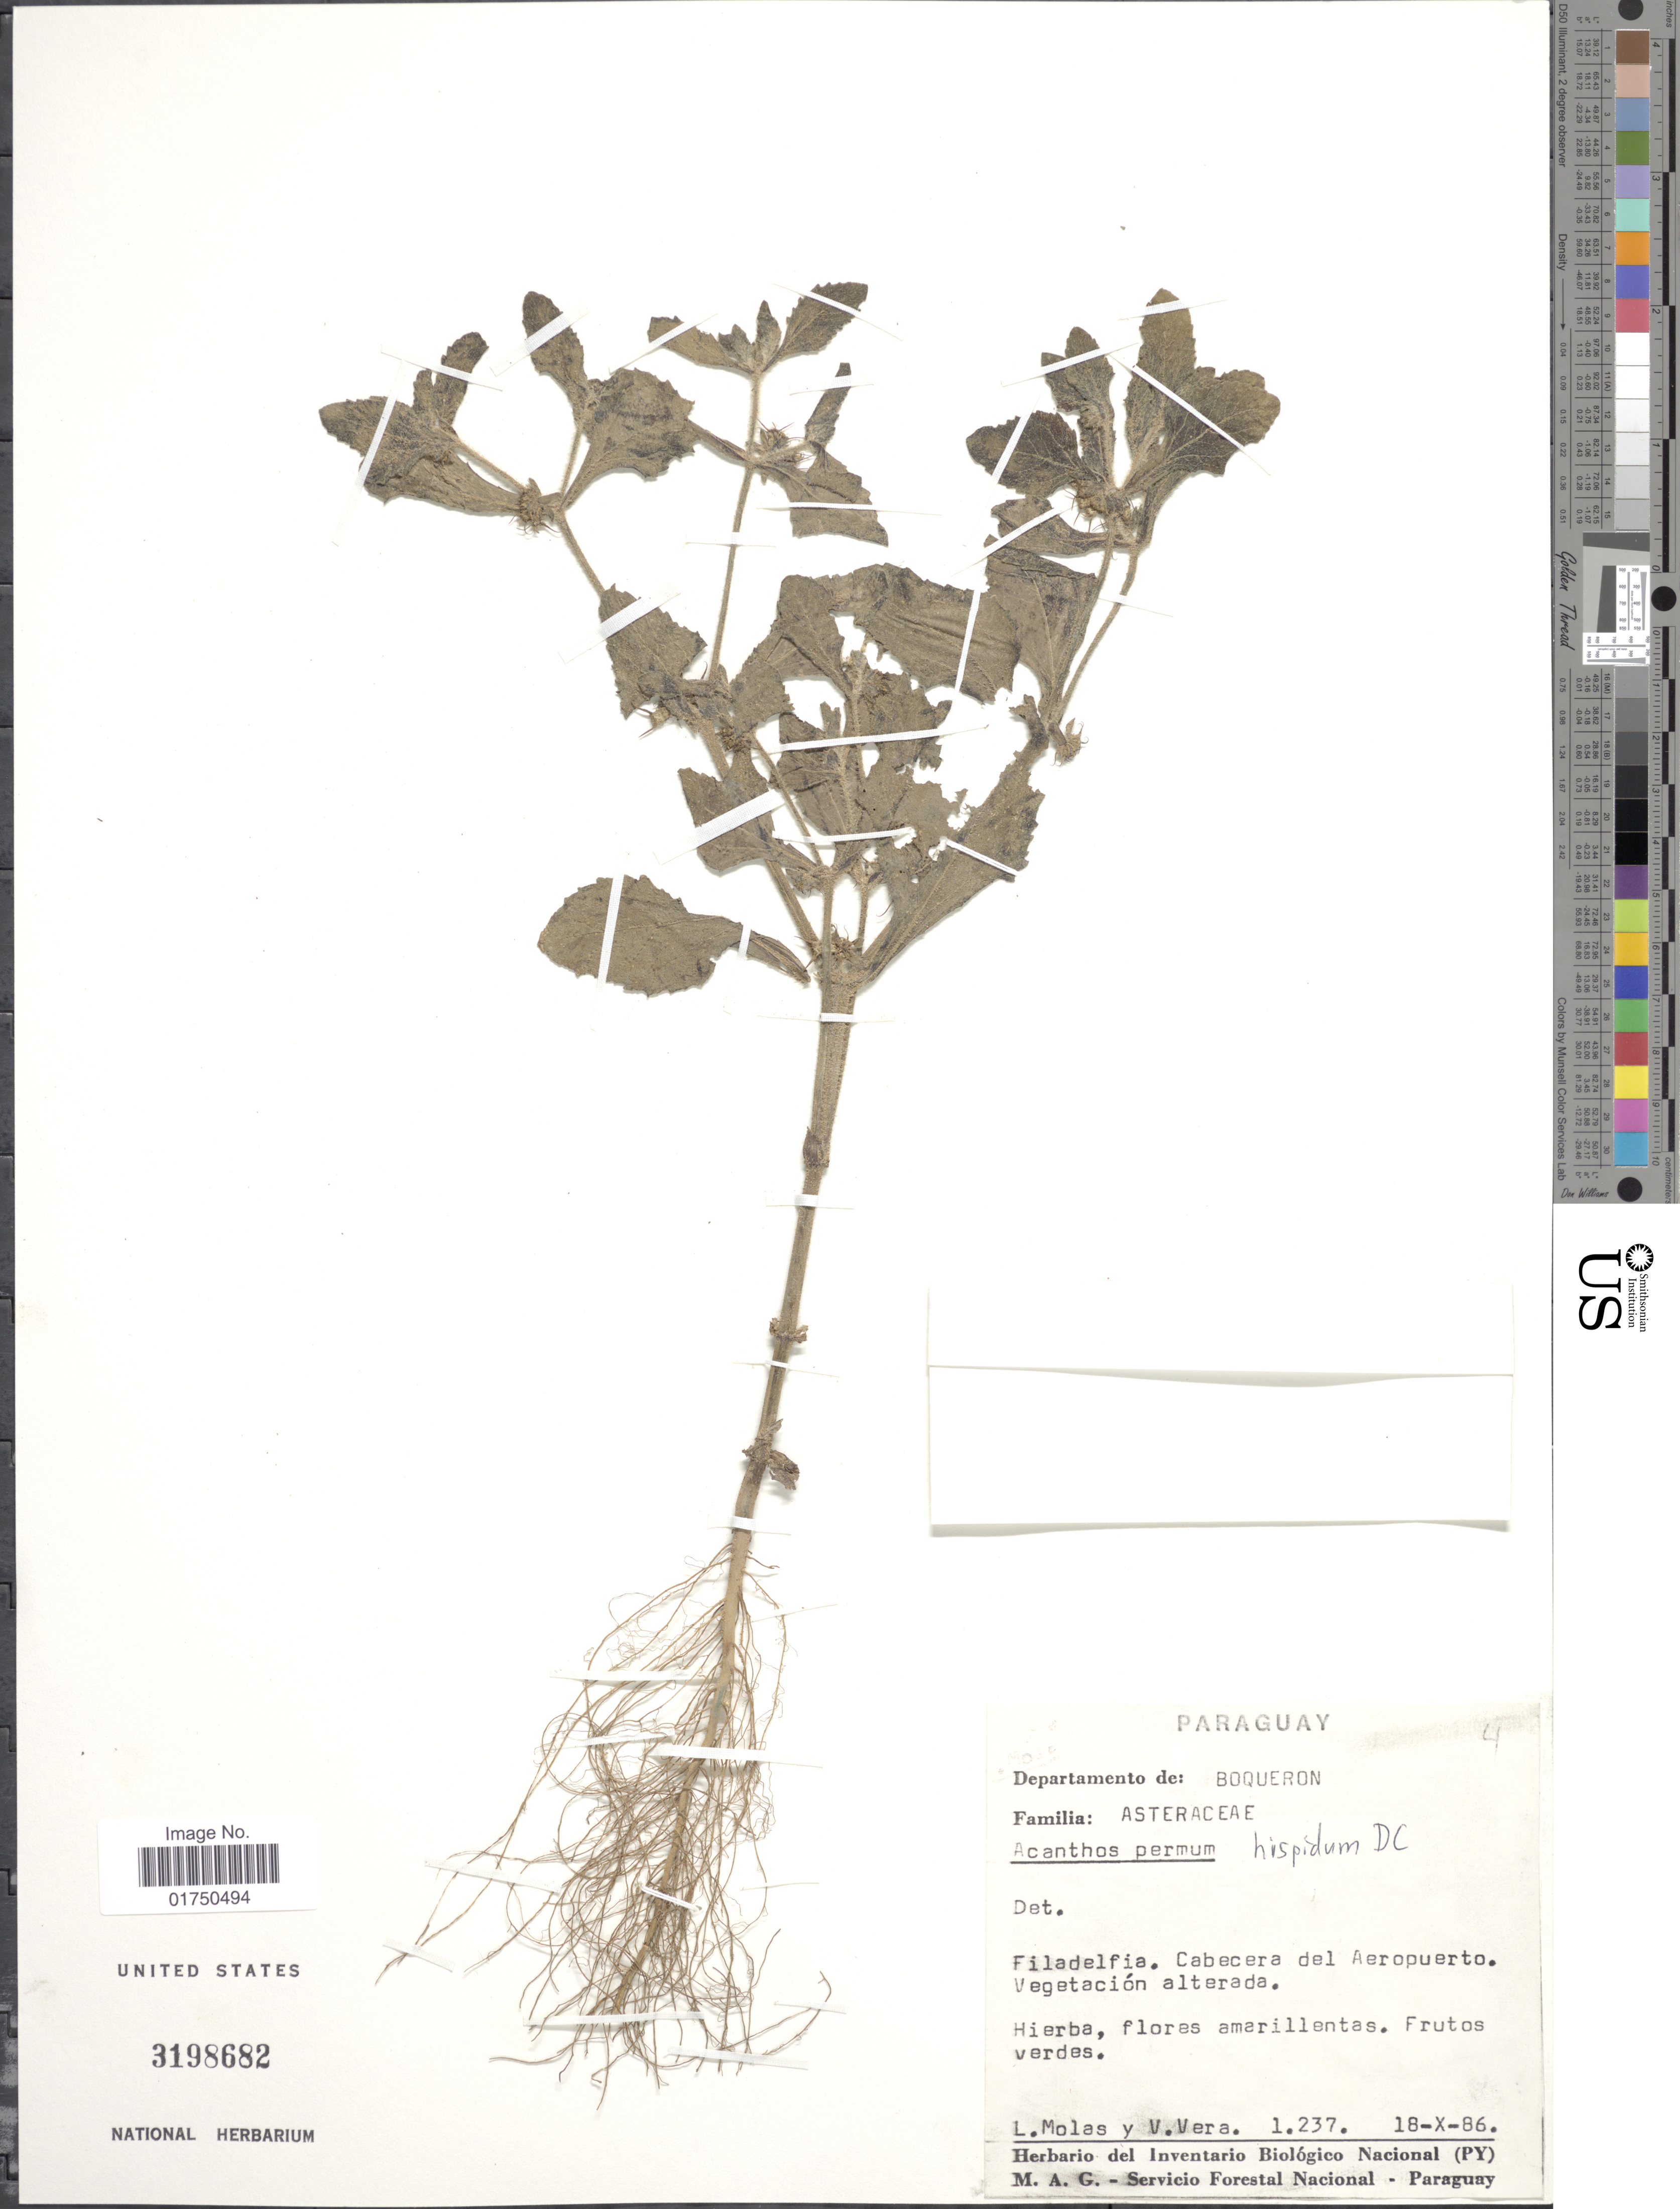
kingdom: Plantae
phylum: Tracheophyta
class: Magnoliopsida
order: Asterales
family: Asteraceae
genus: Acanthospermum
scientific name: Acanthospermum hispidum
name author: DC.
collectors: L. Molas & V. Vera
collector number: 1237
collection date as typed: Transcribed d/m/y: 18/10/86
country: Paraguay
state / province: Boqueron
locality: Departamento de: Boqueron. Filadelfia. Cabecera del Aeropuerto. Vegetación alterada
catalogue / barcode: US 3198682